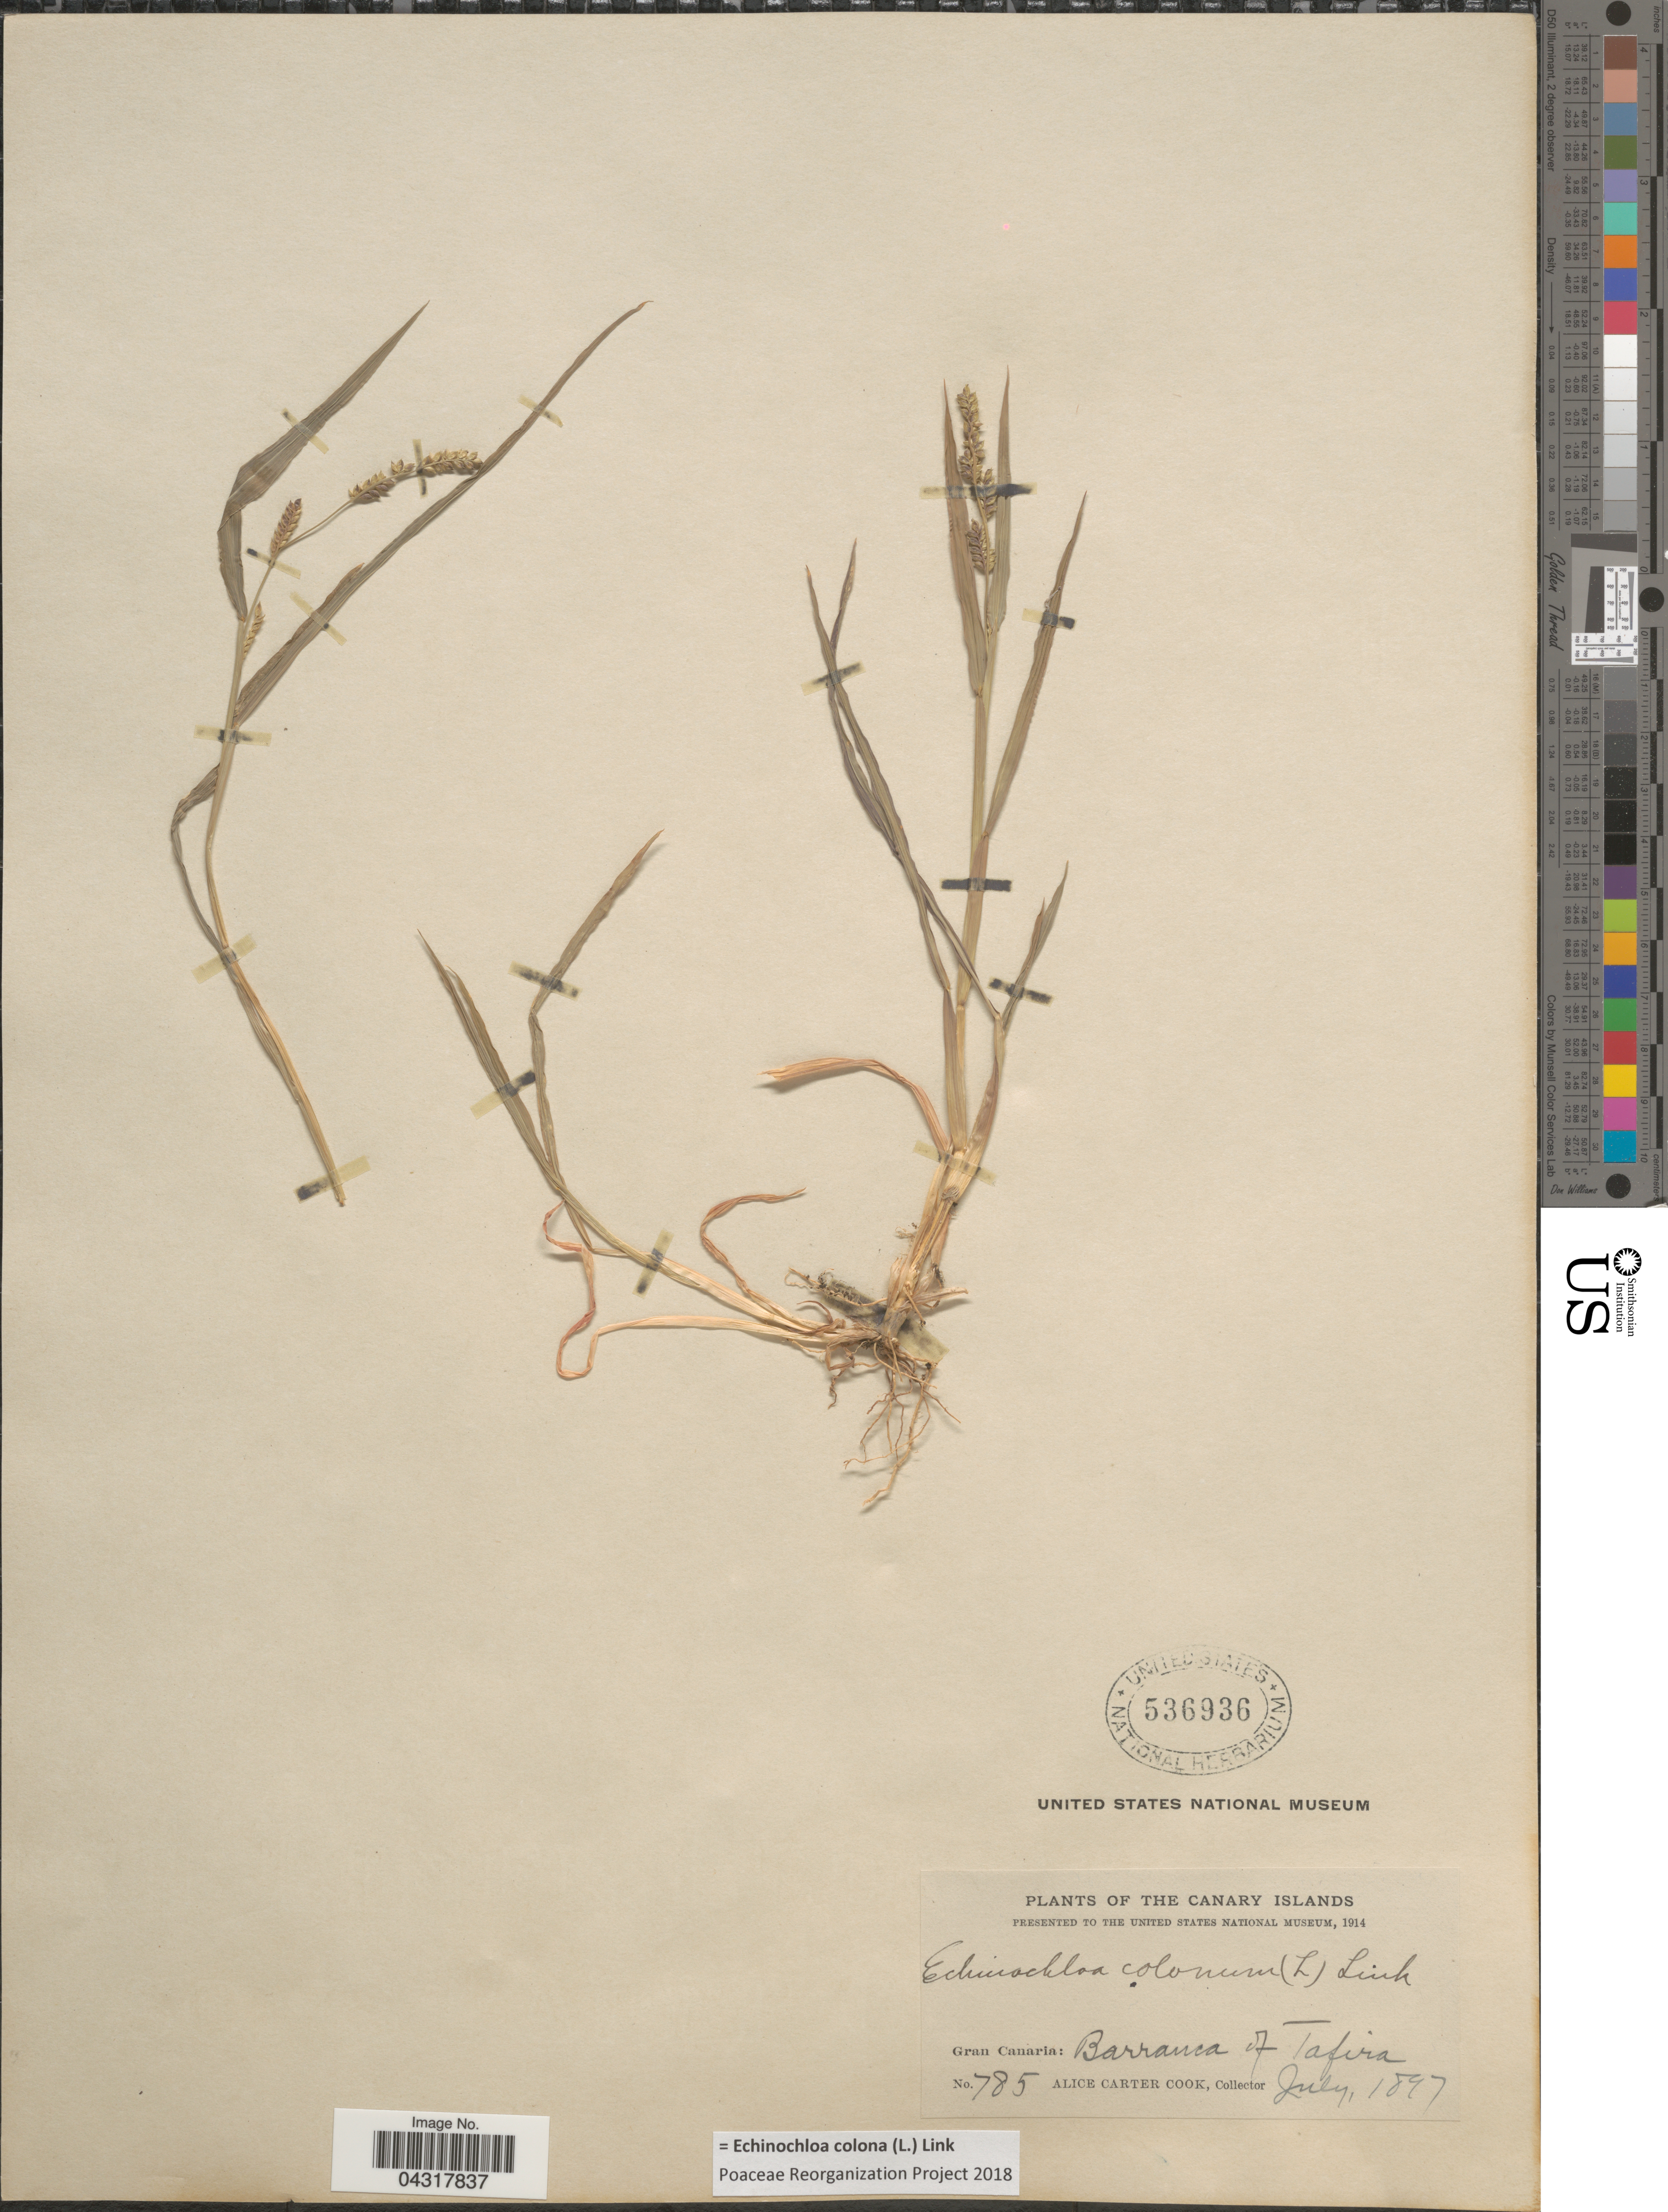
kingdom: Plantae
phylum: Tracheophyta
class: Liliopsida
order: Poales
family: Poaceae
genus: Echinochloa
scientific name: Echinochloa colona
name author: (L.) Link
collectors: Alice C. Cook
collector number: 785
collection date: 1897-07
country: Spain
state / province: Canarias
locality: Canary Islands. Gran Canaria: Barranca of Tafira.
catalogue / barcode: US 536936